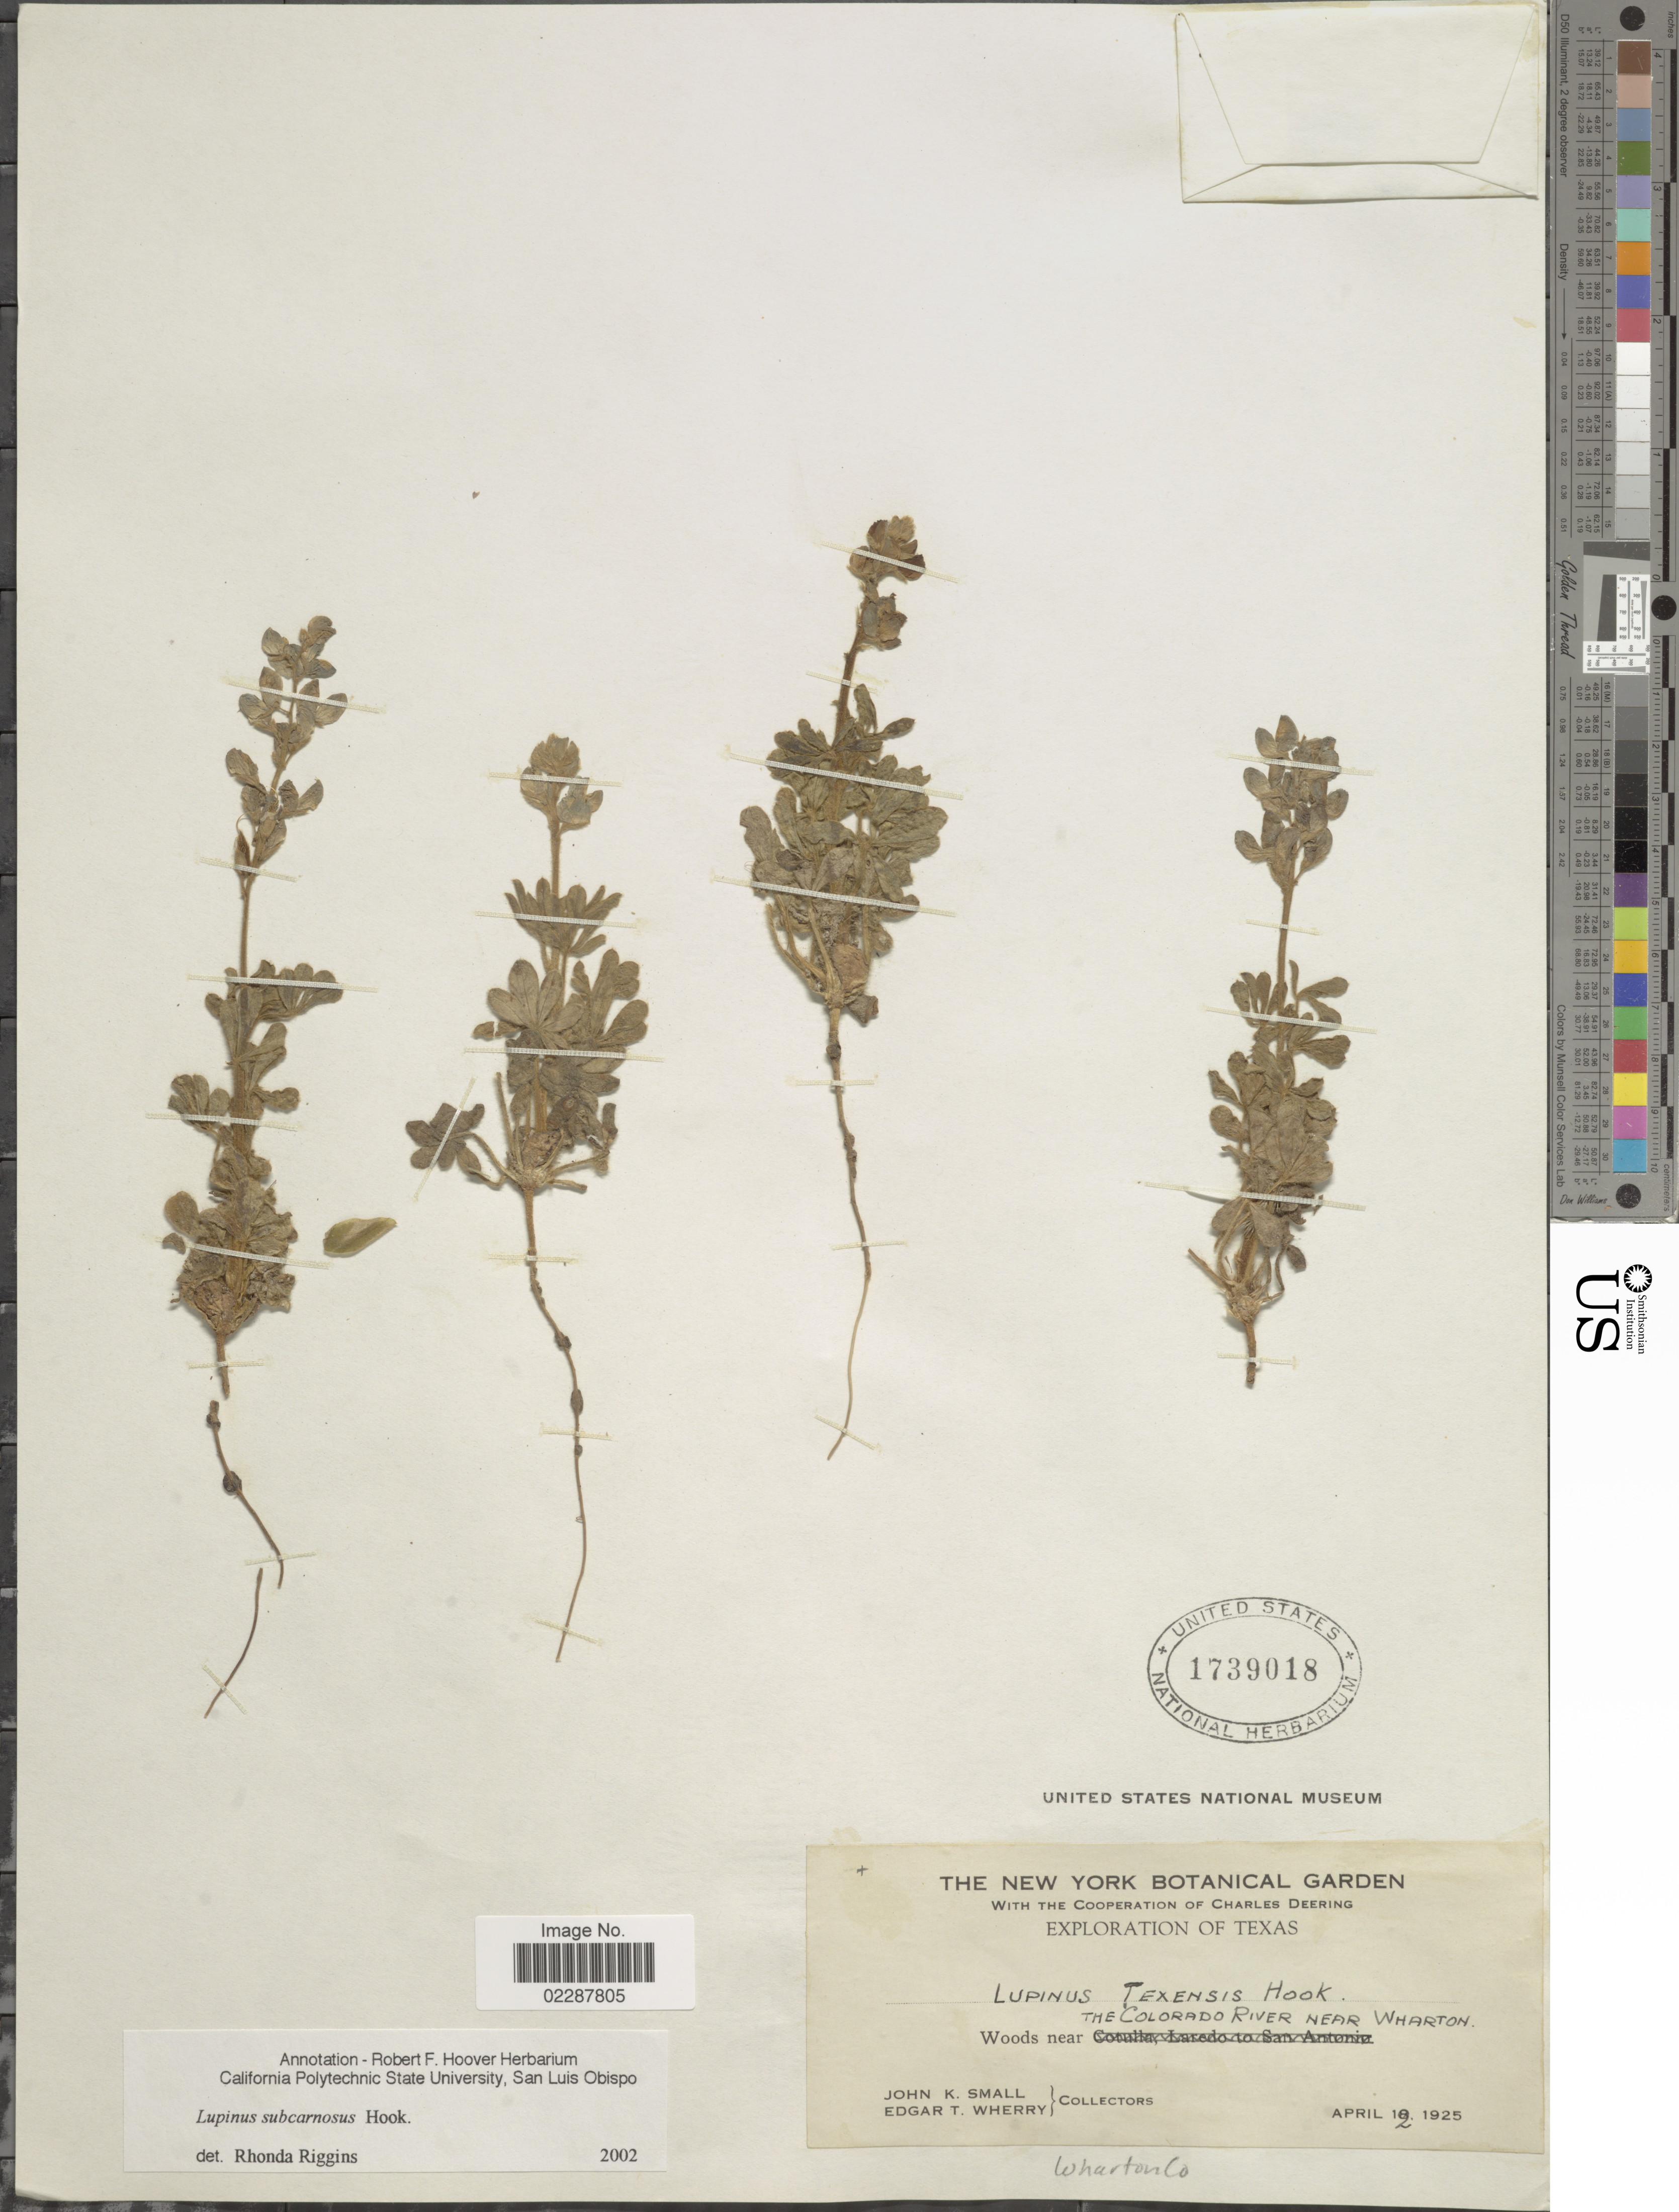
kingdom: Plantae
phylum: Tracheophyta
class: Magnoliopsida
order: Fabales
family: Fabaceae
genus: Lupinus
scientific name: Lupinus subcarnosus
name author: Hook.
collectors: J. K. Small & E. T. Wherry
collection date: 1925-04-12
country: United States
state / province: Texas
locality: Woods near the Colorado River near Wharton, Wharton Co.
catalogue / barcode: US 1739018